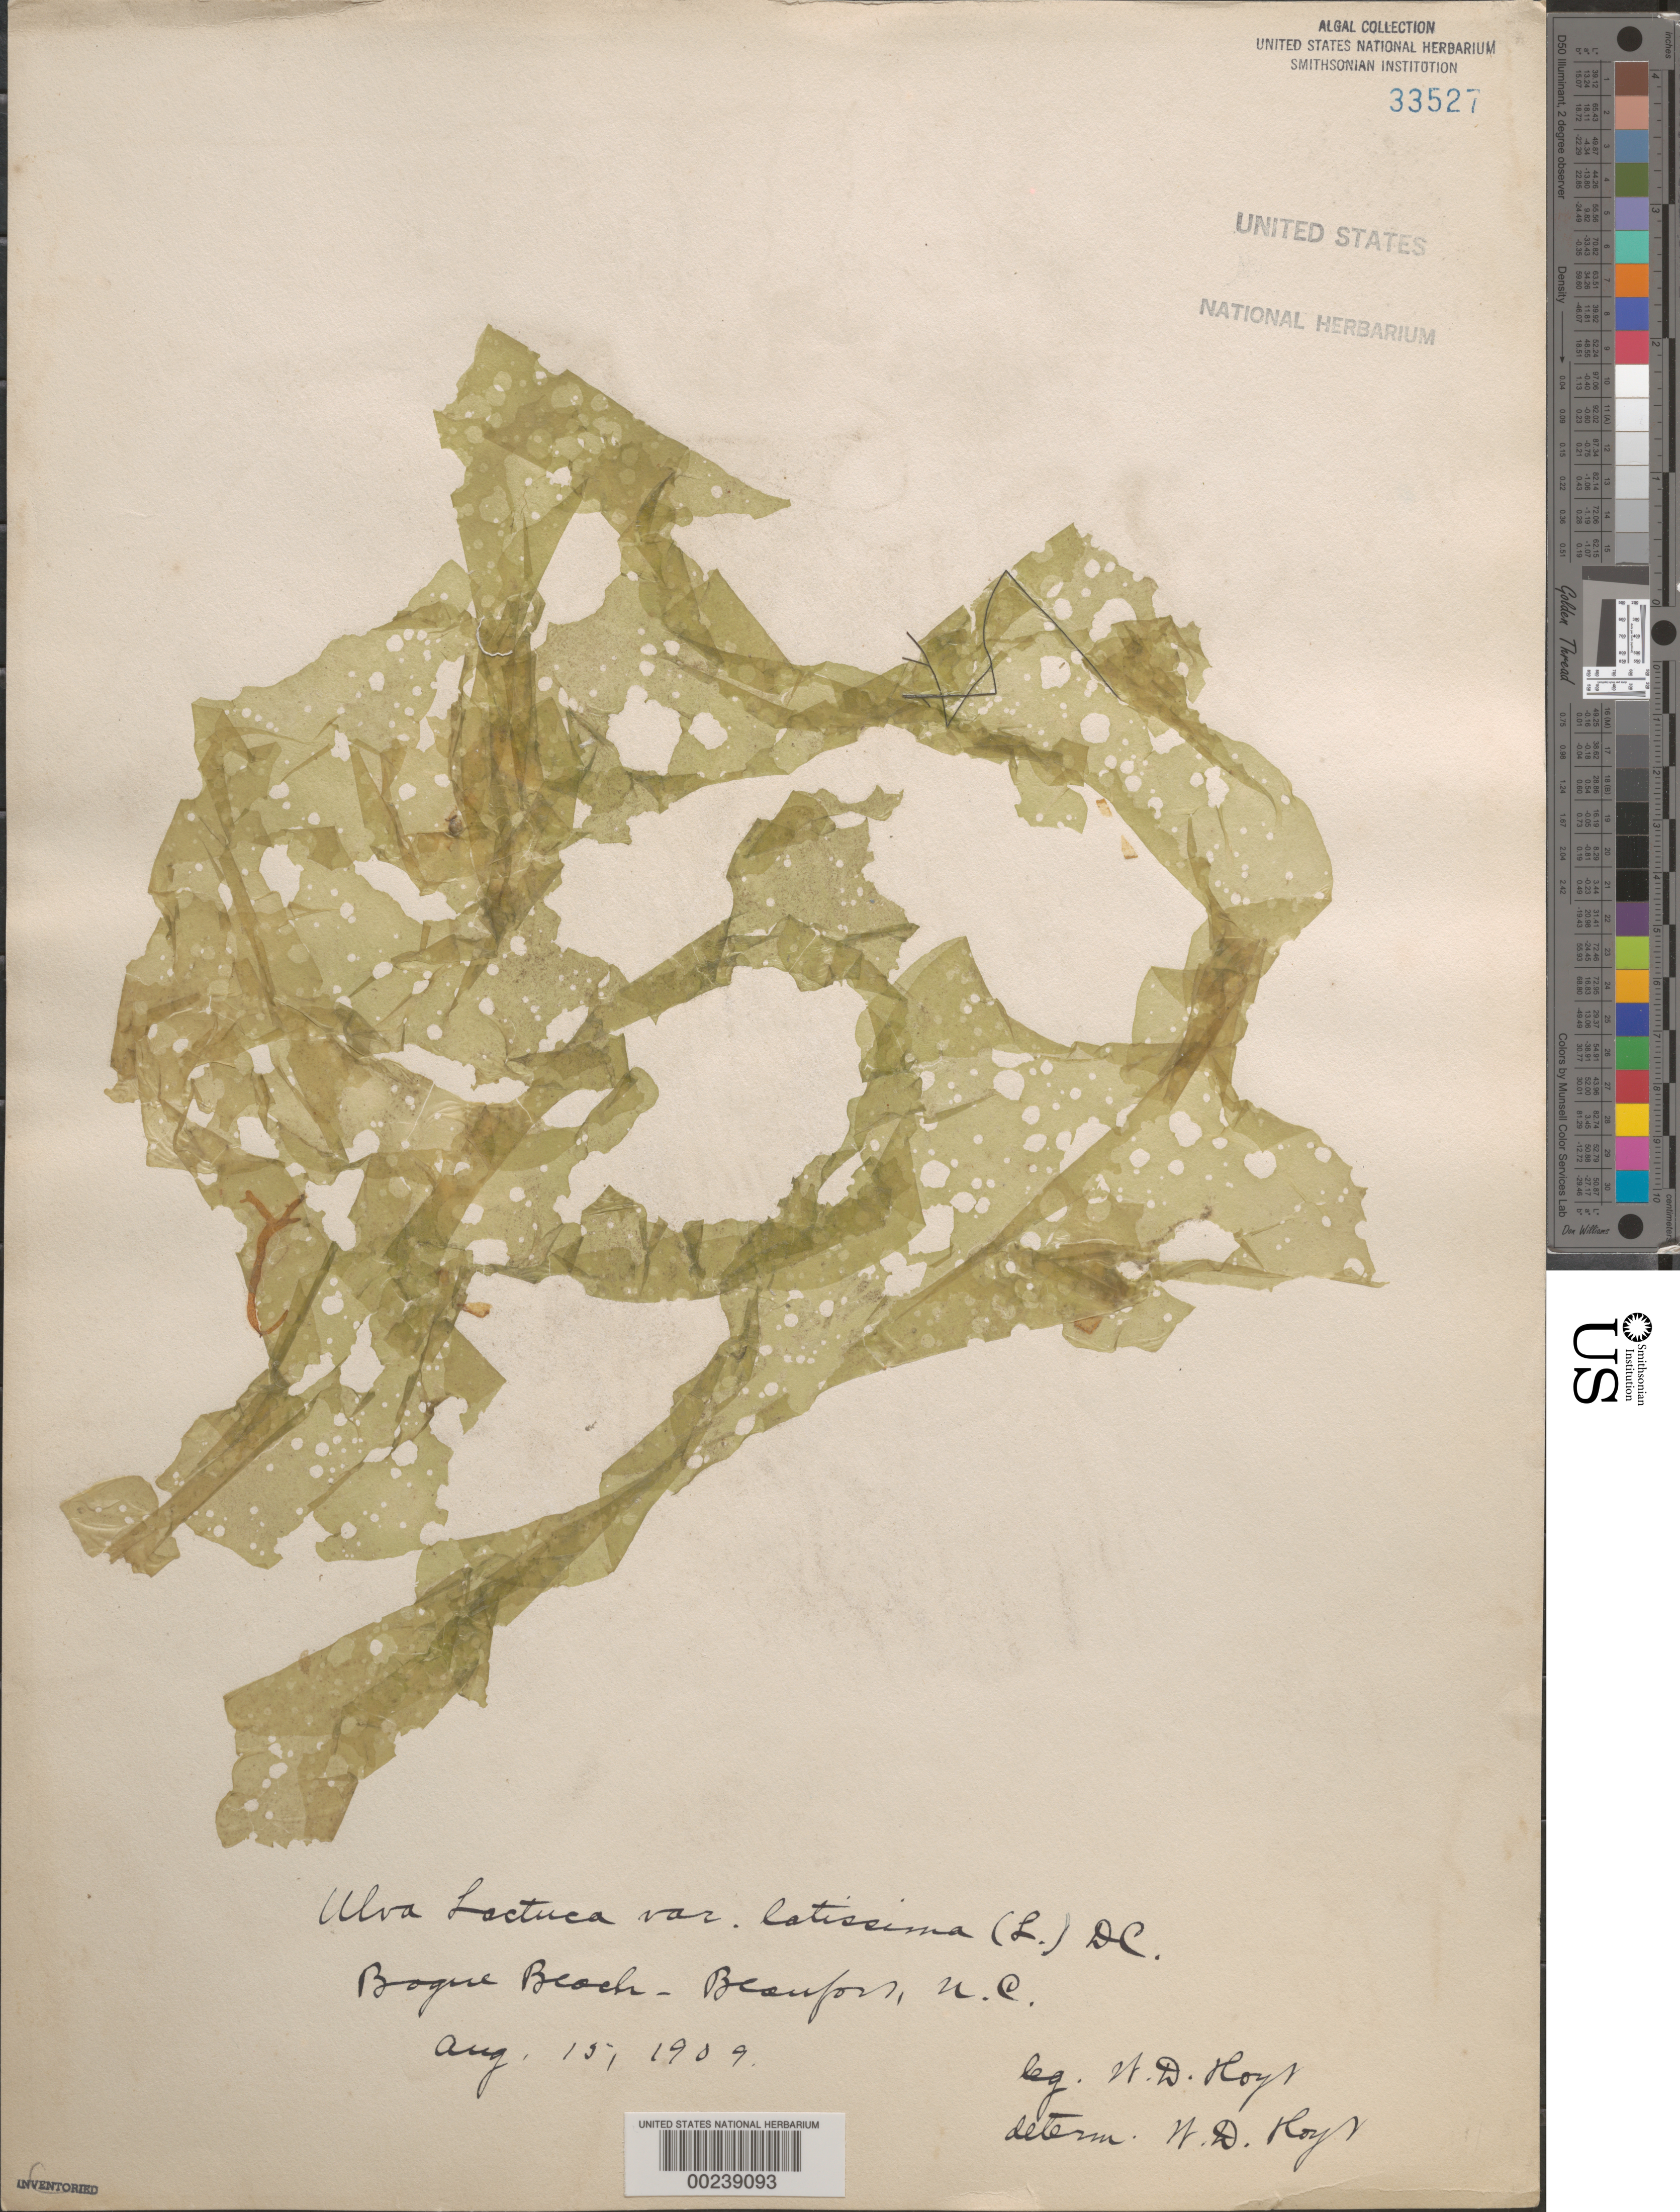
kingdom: Plantae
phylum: Chlorophyta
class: Ulvophyceae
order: Ulvales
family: Ulvaceae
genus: Ulva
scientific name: Ulva lactuca var. latissima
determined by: Hoyt, W. D.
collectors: W. D. Hoyt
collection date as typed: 15 Aug 1909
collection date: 1909-08-15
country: United States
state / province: North Carolina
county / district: Carteret County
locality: Beaufort, Bogue Beach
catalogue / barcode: US 33527